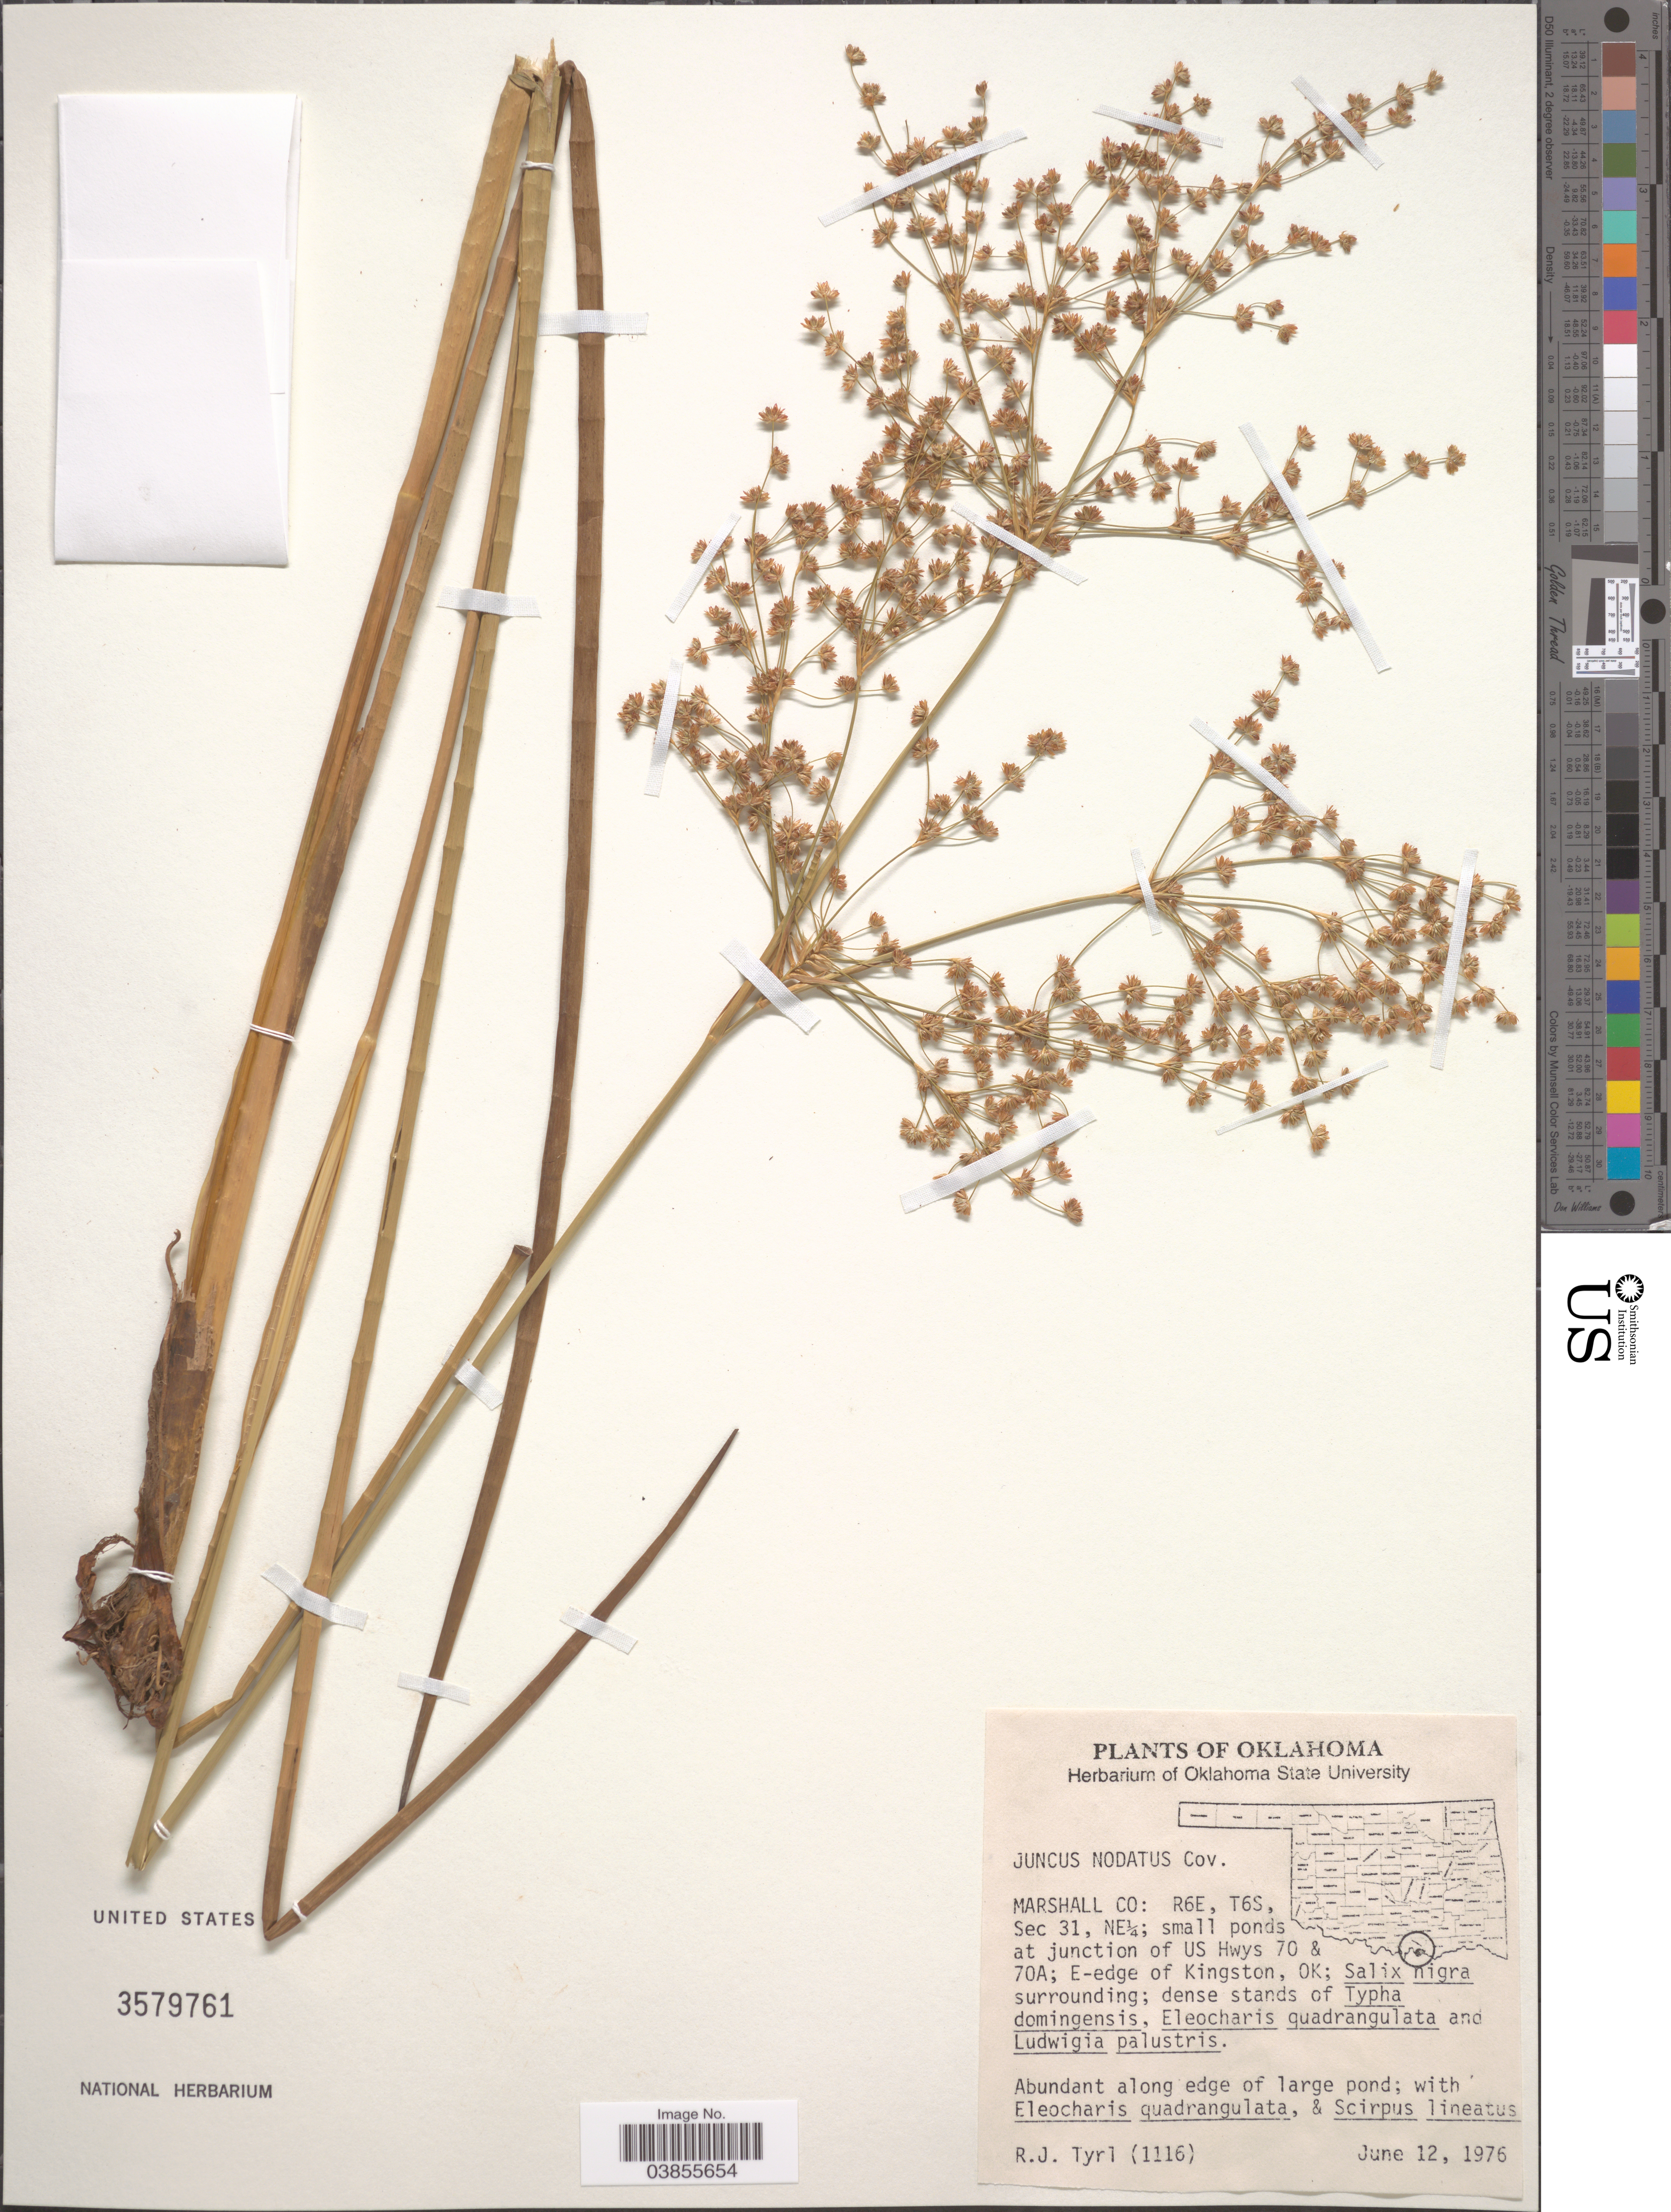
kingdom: Plantae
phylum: Tracheophyta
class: Liliopsida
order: Poales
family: Juncaceae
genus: Juncus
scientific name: Juncus nodatus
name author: Coville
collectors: R. Tyrl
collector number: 1116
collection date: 1976-06-12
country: United States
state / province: Oklahoma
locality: Marshall Co.: R6E, T6S, Sec 31, NE ¼; small ponds at junction of US Hwys 70 & 70A; E-edge of Kingston.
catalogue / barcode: US 3579761